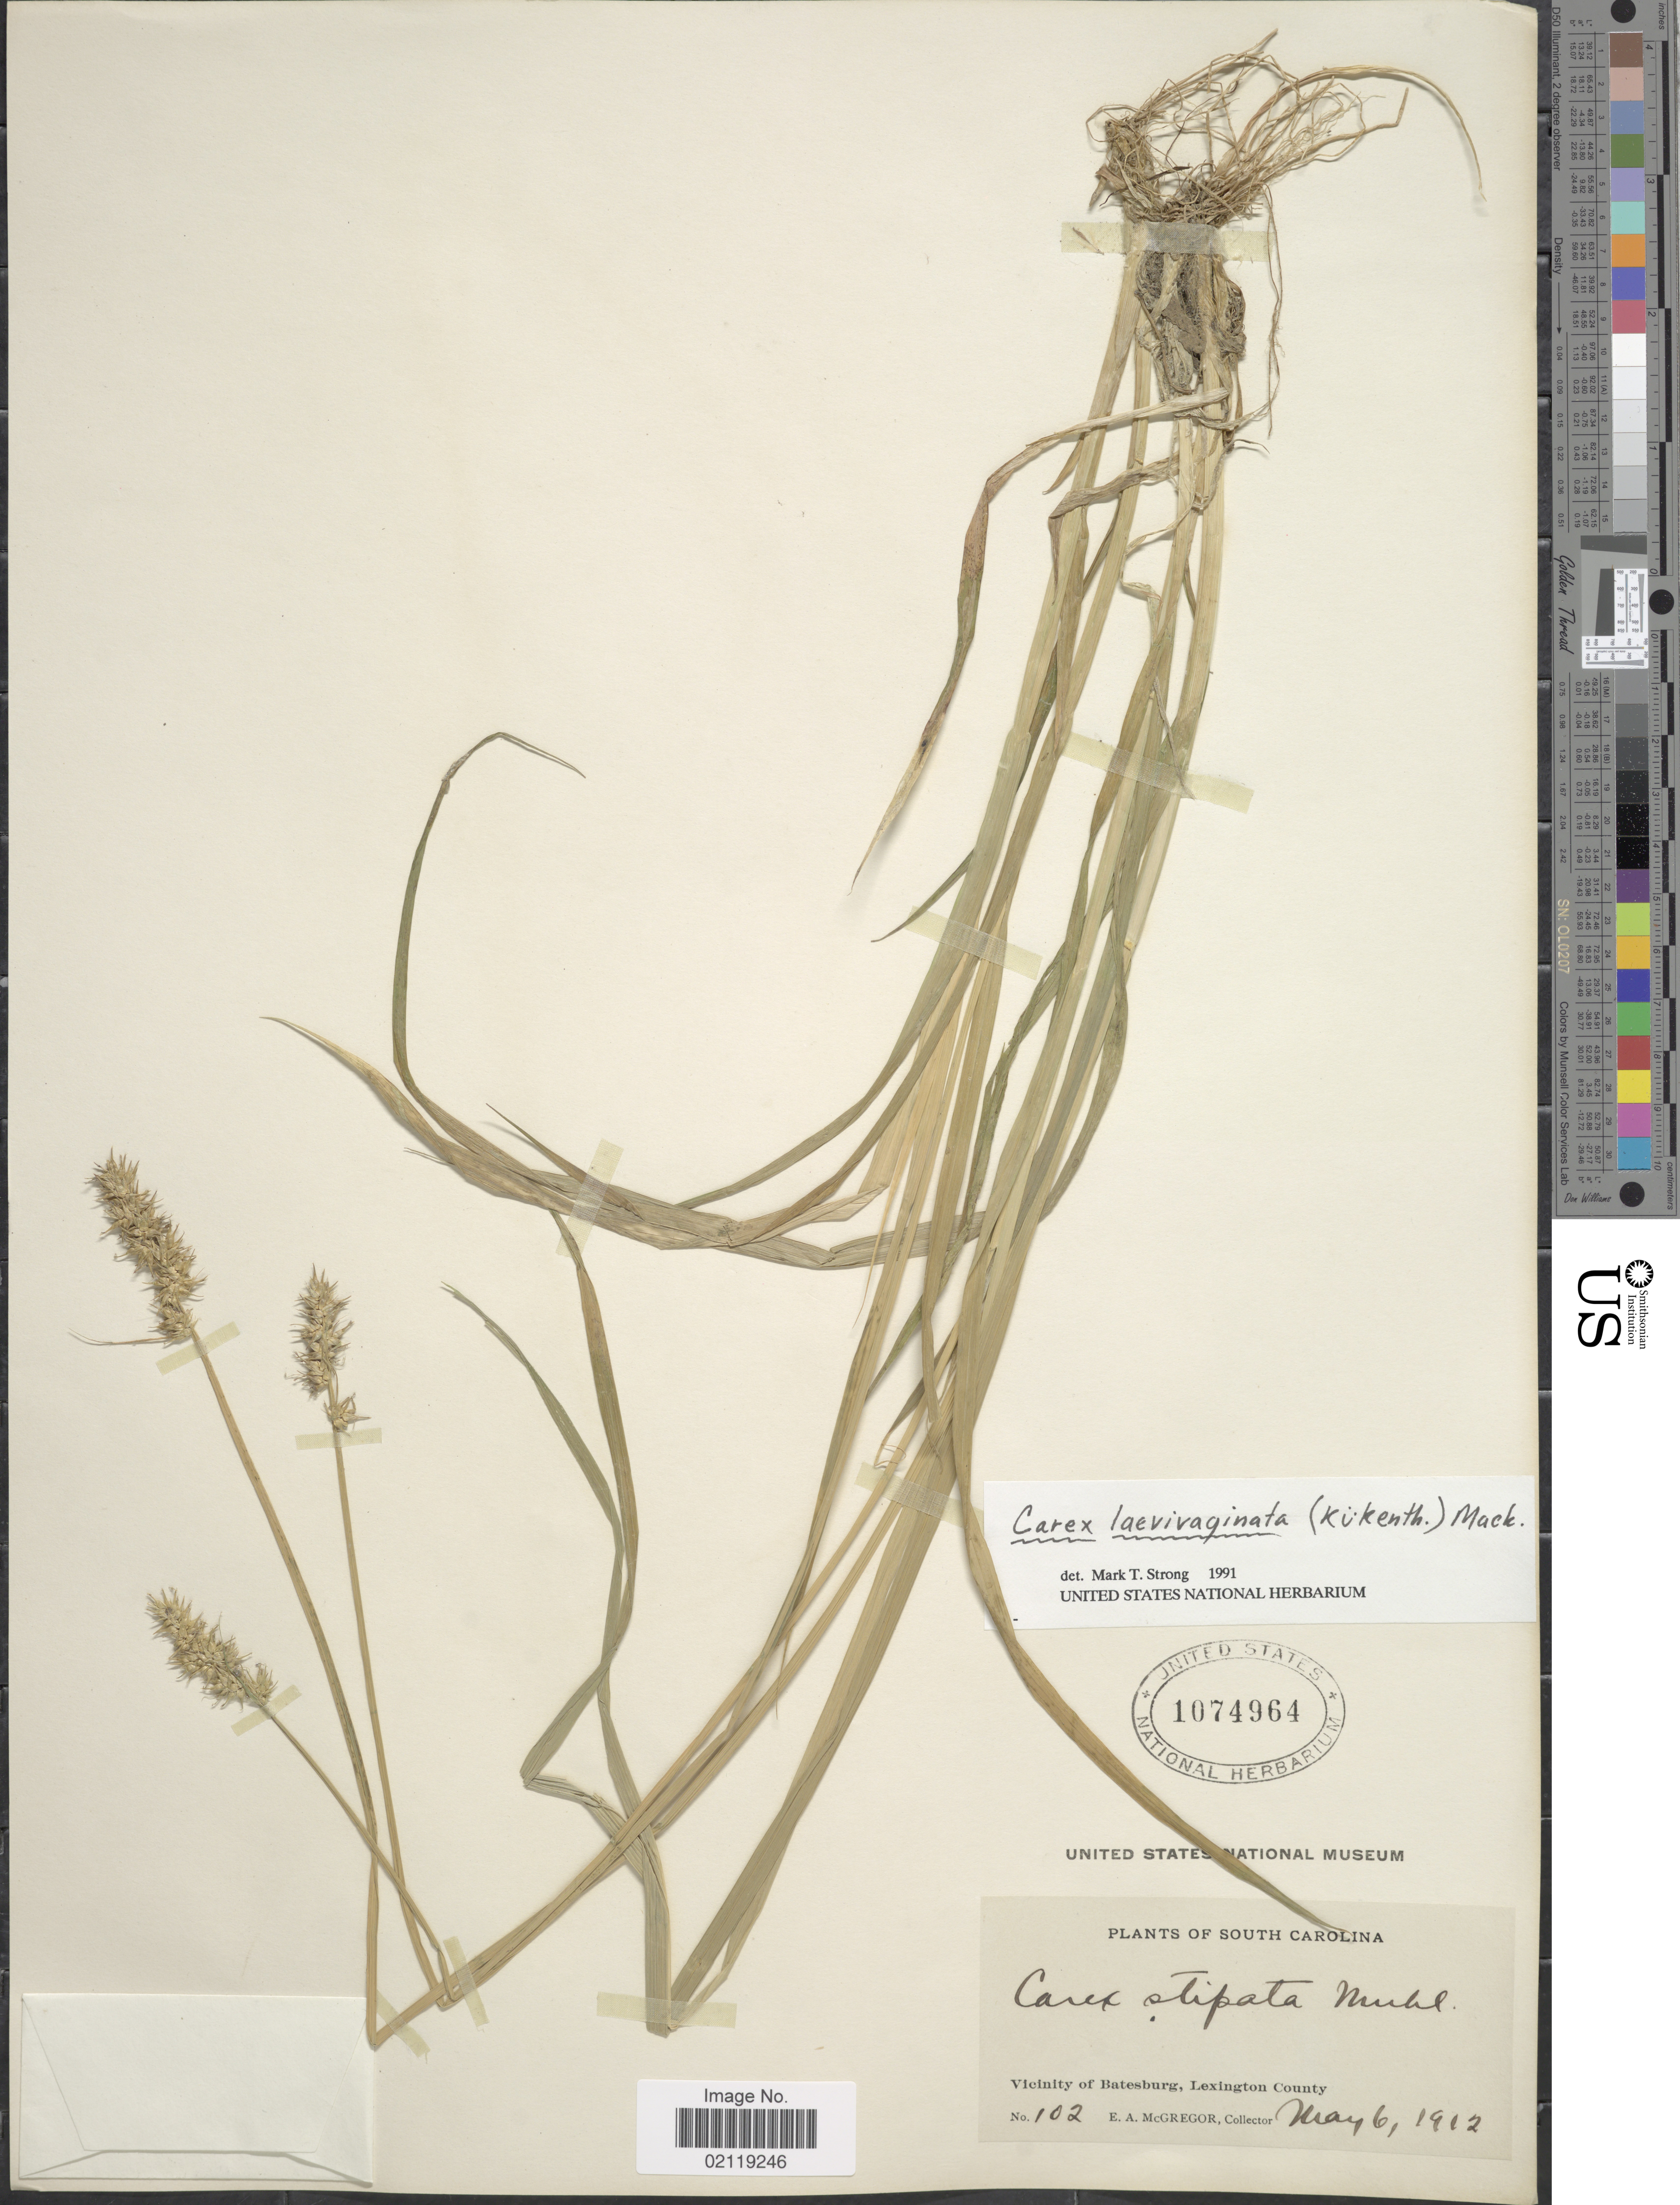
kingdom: Plantae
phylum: Tracheophyta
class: Liliopsida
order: Poales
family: Cyperaceae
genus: Carex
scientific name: Carex laevivaginata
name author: (Kük.) Mack.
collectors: E. A. McGregor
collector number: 102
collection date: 1912-05-06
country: United States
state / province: South Carolina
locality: Vicinity of Batesburg, Lexington County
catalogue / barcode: US 1074964